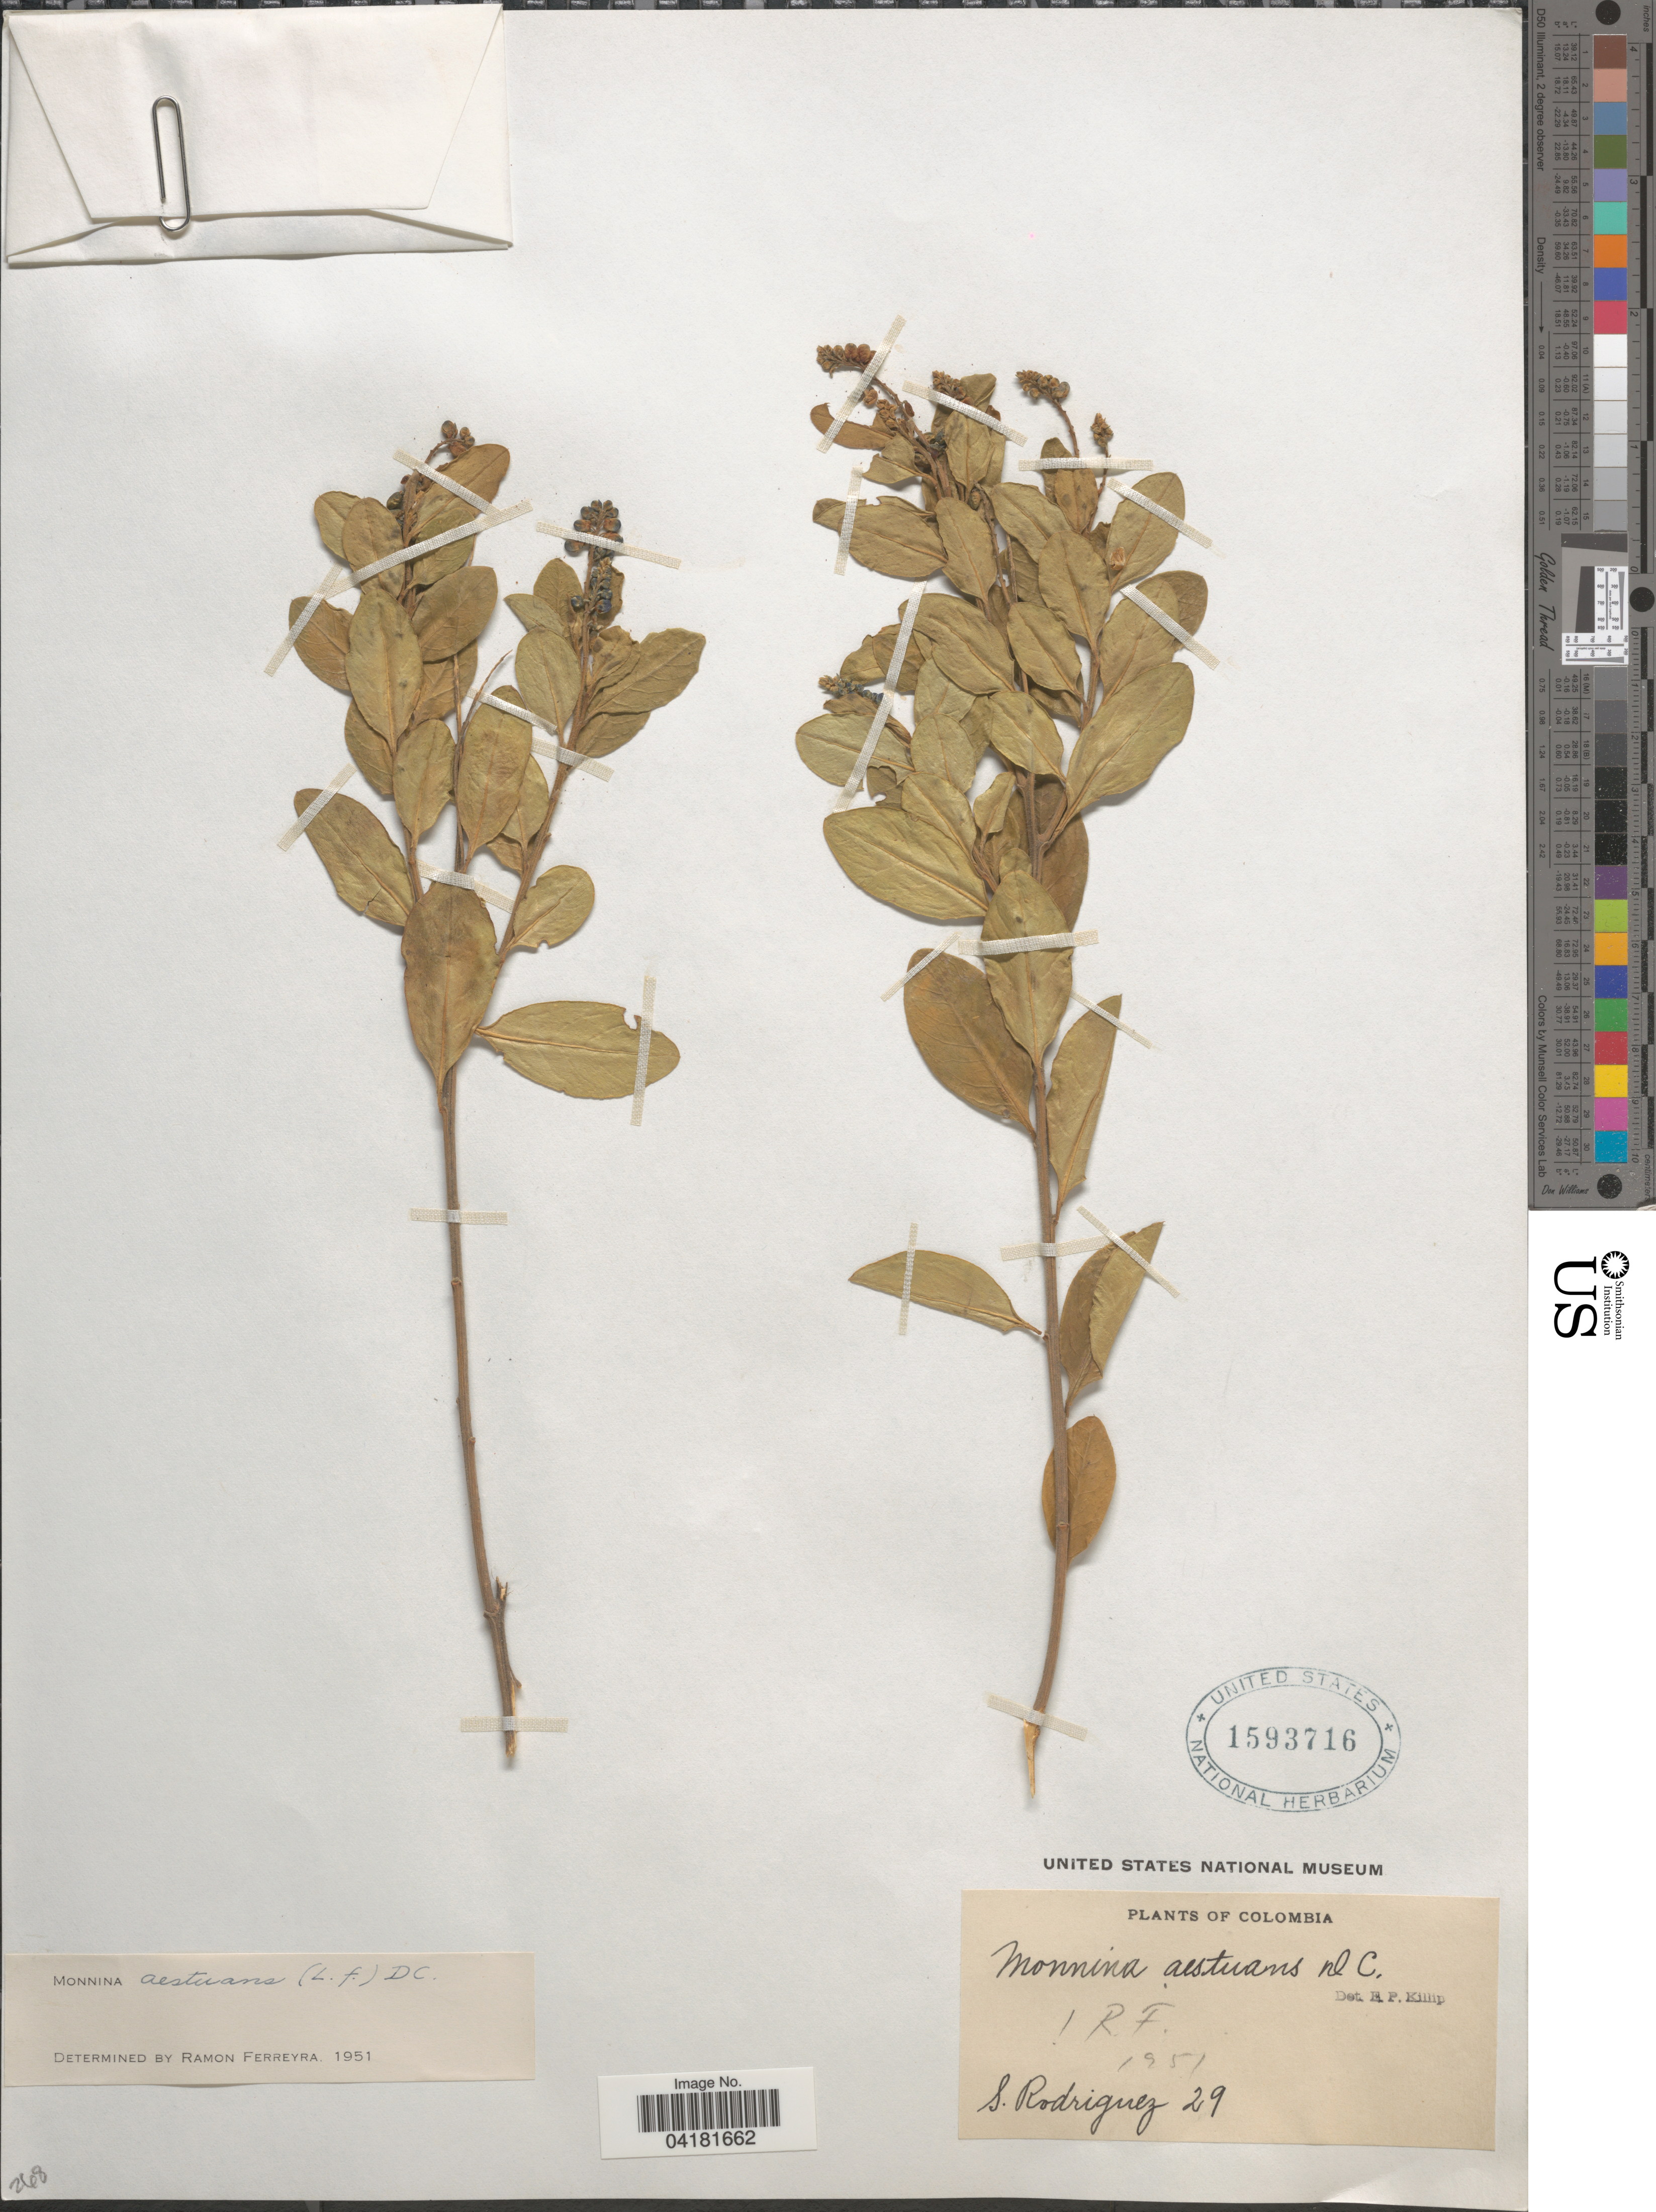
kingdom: Plantae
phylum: Tracheophyta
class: Magnoliopsida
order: Fabales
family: Polygalaceae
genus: Monnina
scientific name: Monnina aestuans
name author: (L. f.) DC.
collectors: S. Rodriguez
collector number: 29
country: Colombia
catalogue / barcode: US 1593716